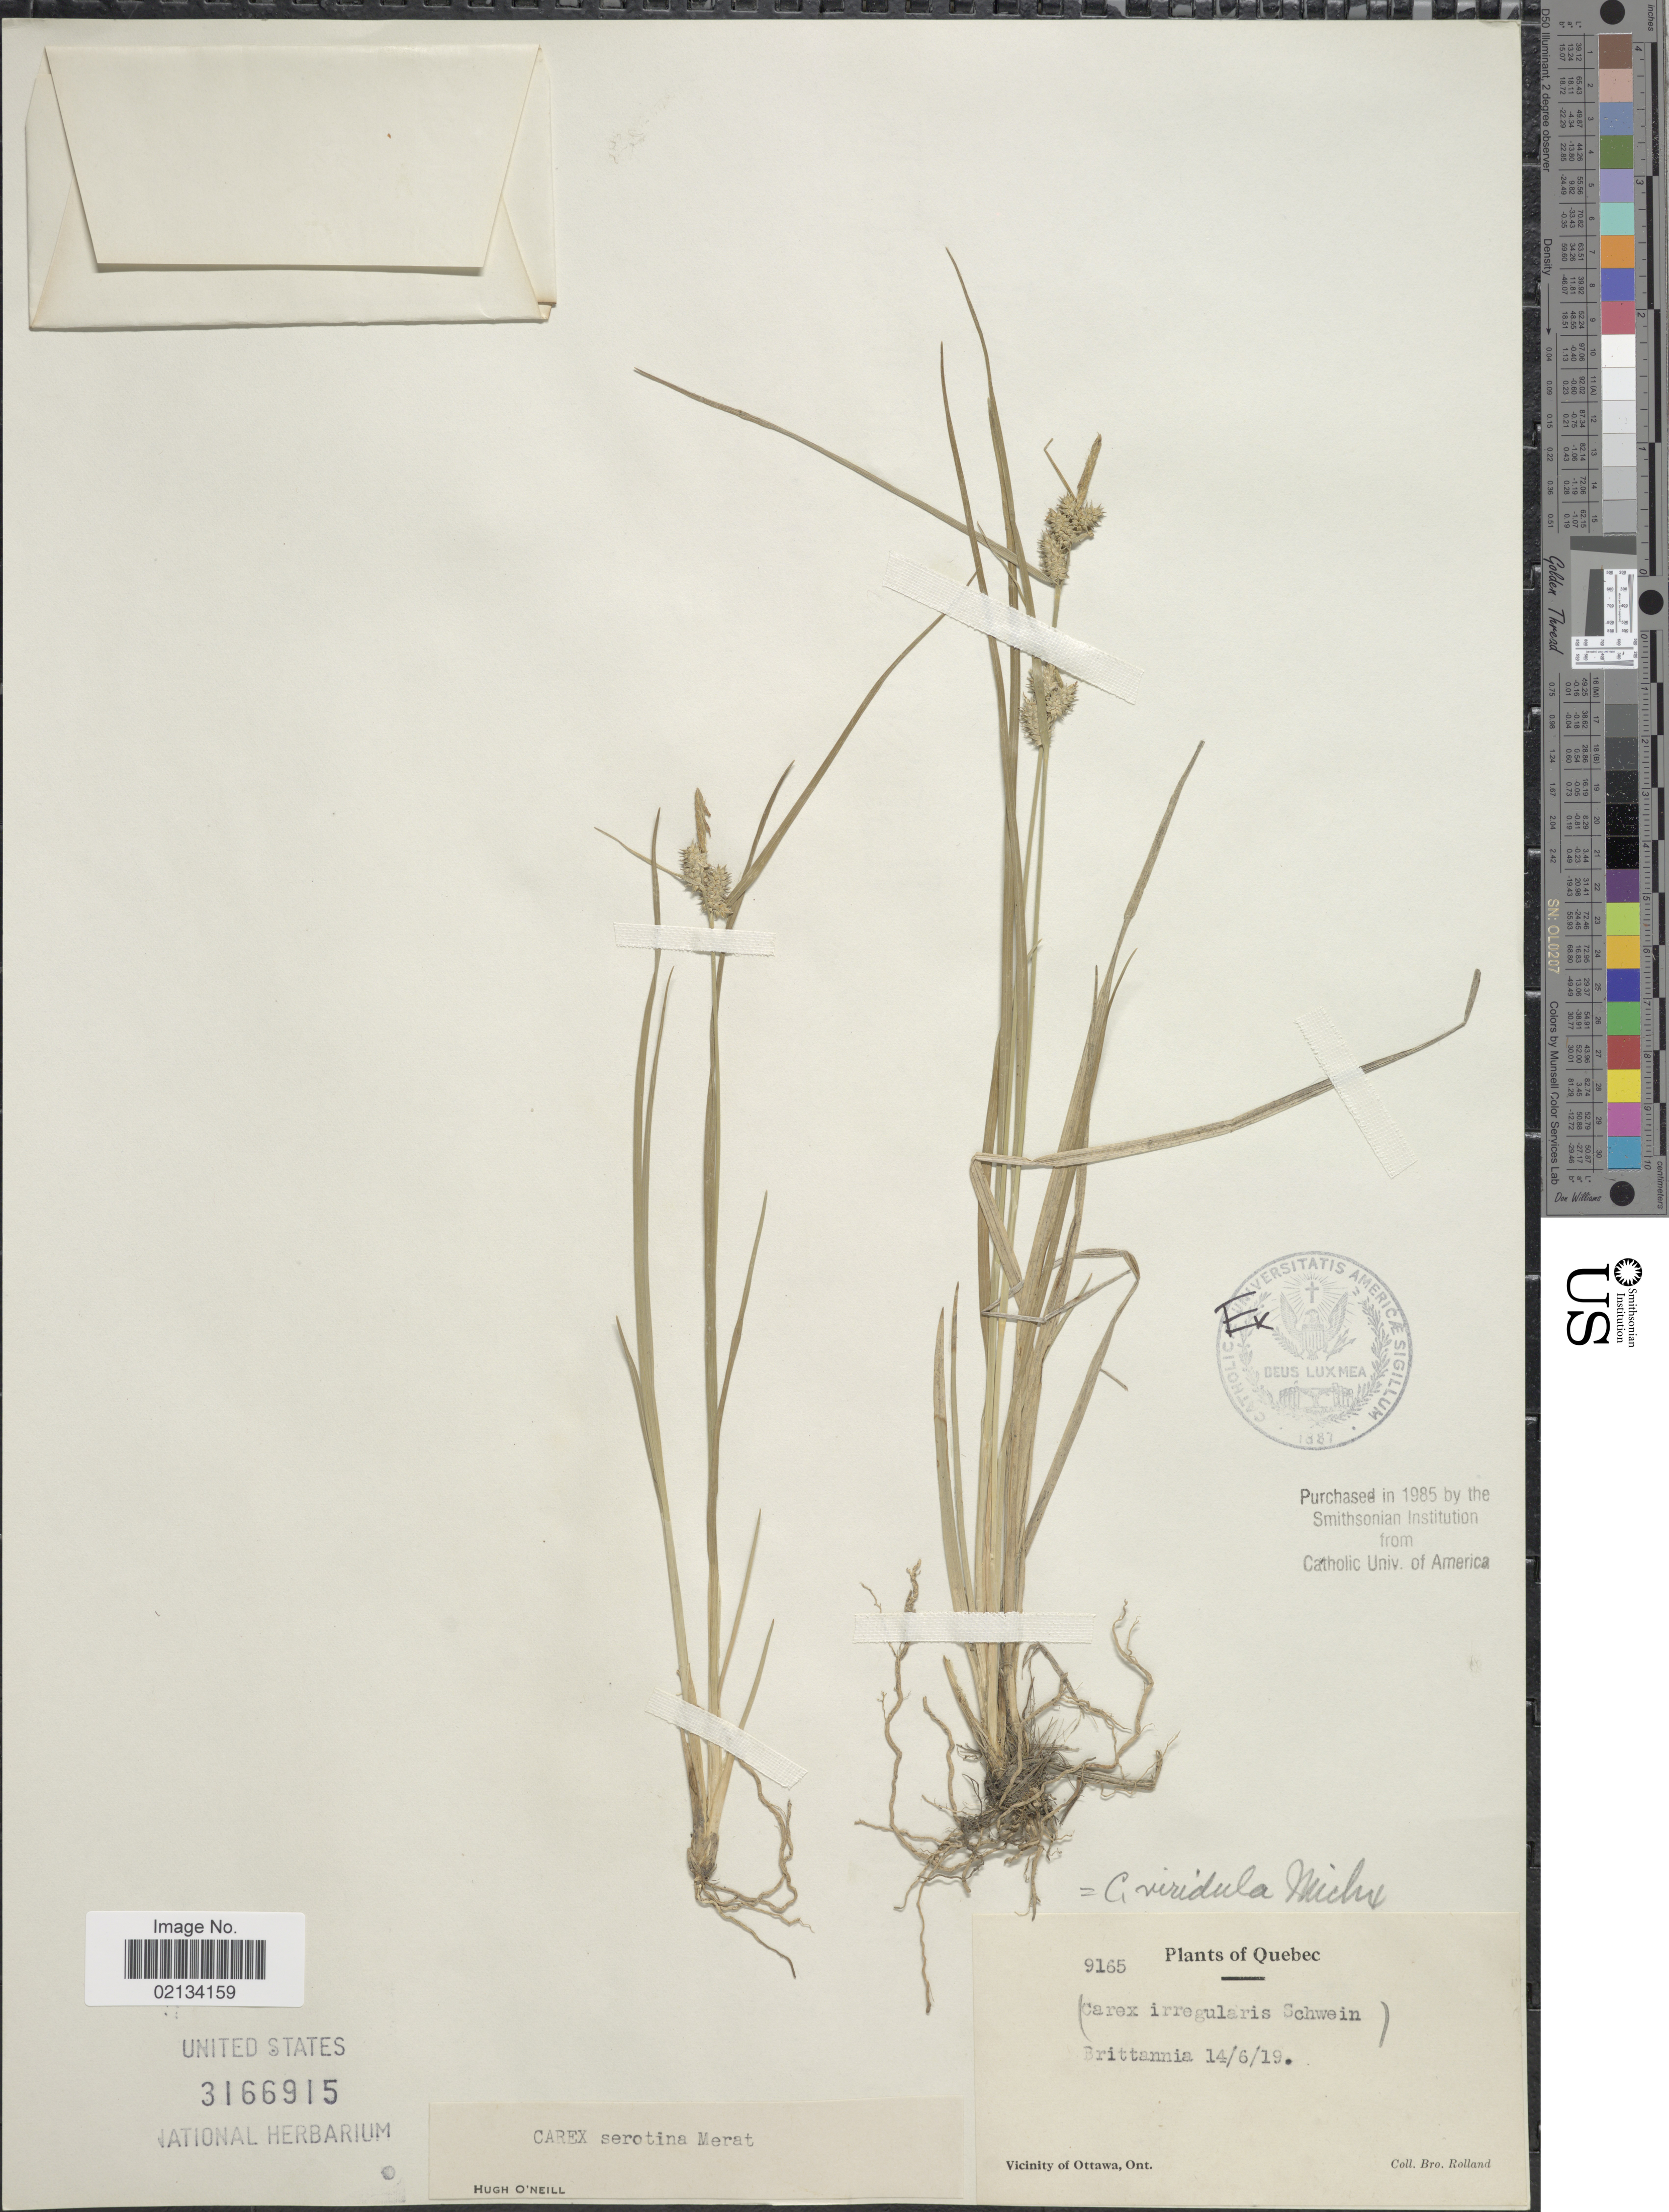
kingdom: Plantae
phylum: Tracheophyta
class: Liliopsida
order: Poales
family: Cyperaceae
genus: Carex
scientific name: Carex oederi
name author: Retz.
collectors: B. Rolland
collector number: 9165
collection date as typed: Transcribed d/m/y: 14/6/19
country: Canada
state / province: Ontario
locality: Vicinity of Ottawa, Brittannia.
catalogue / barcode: US 3166915